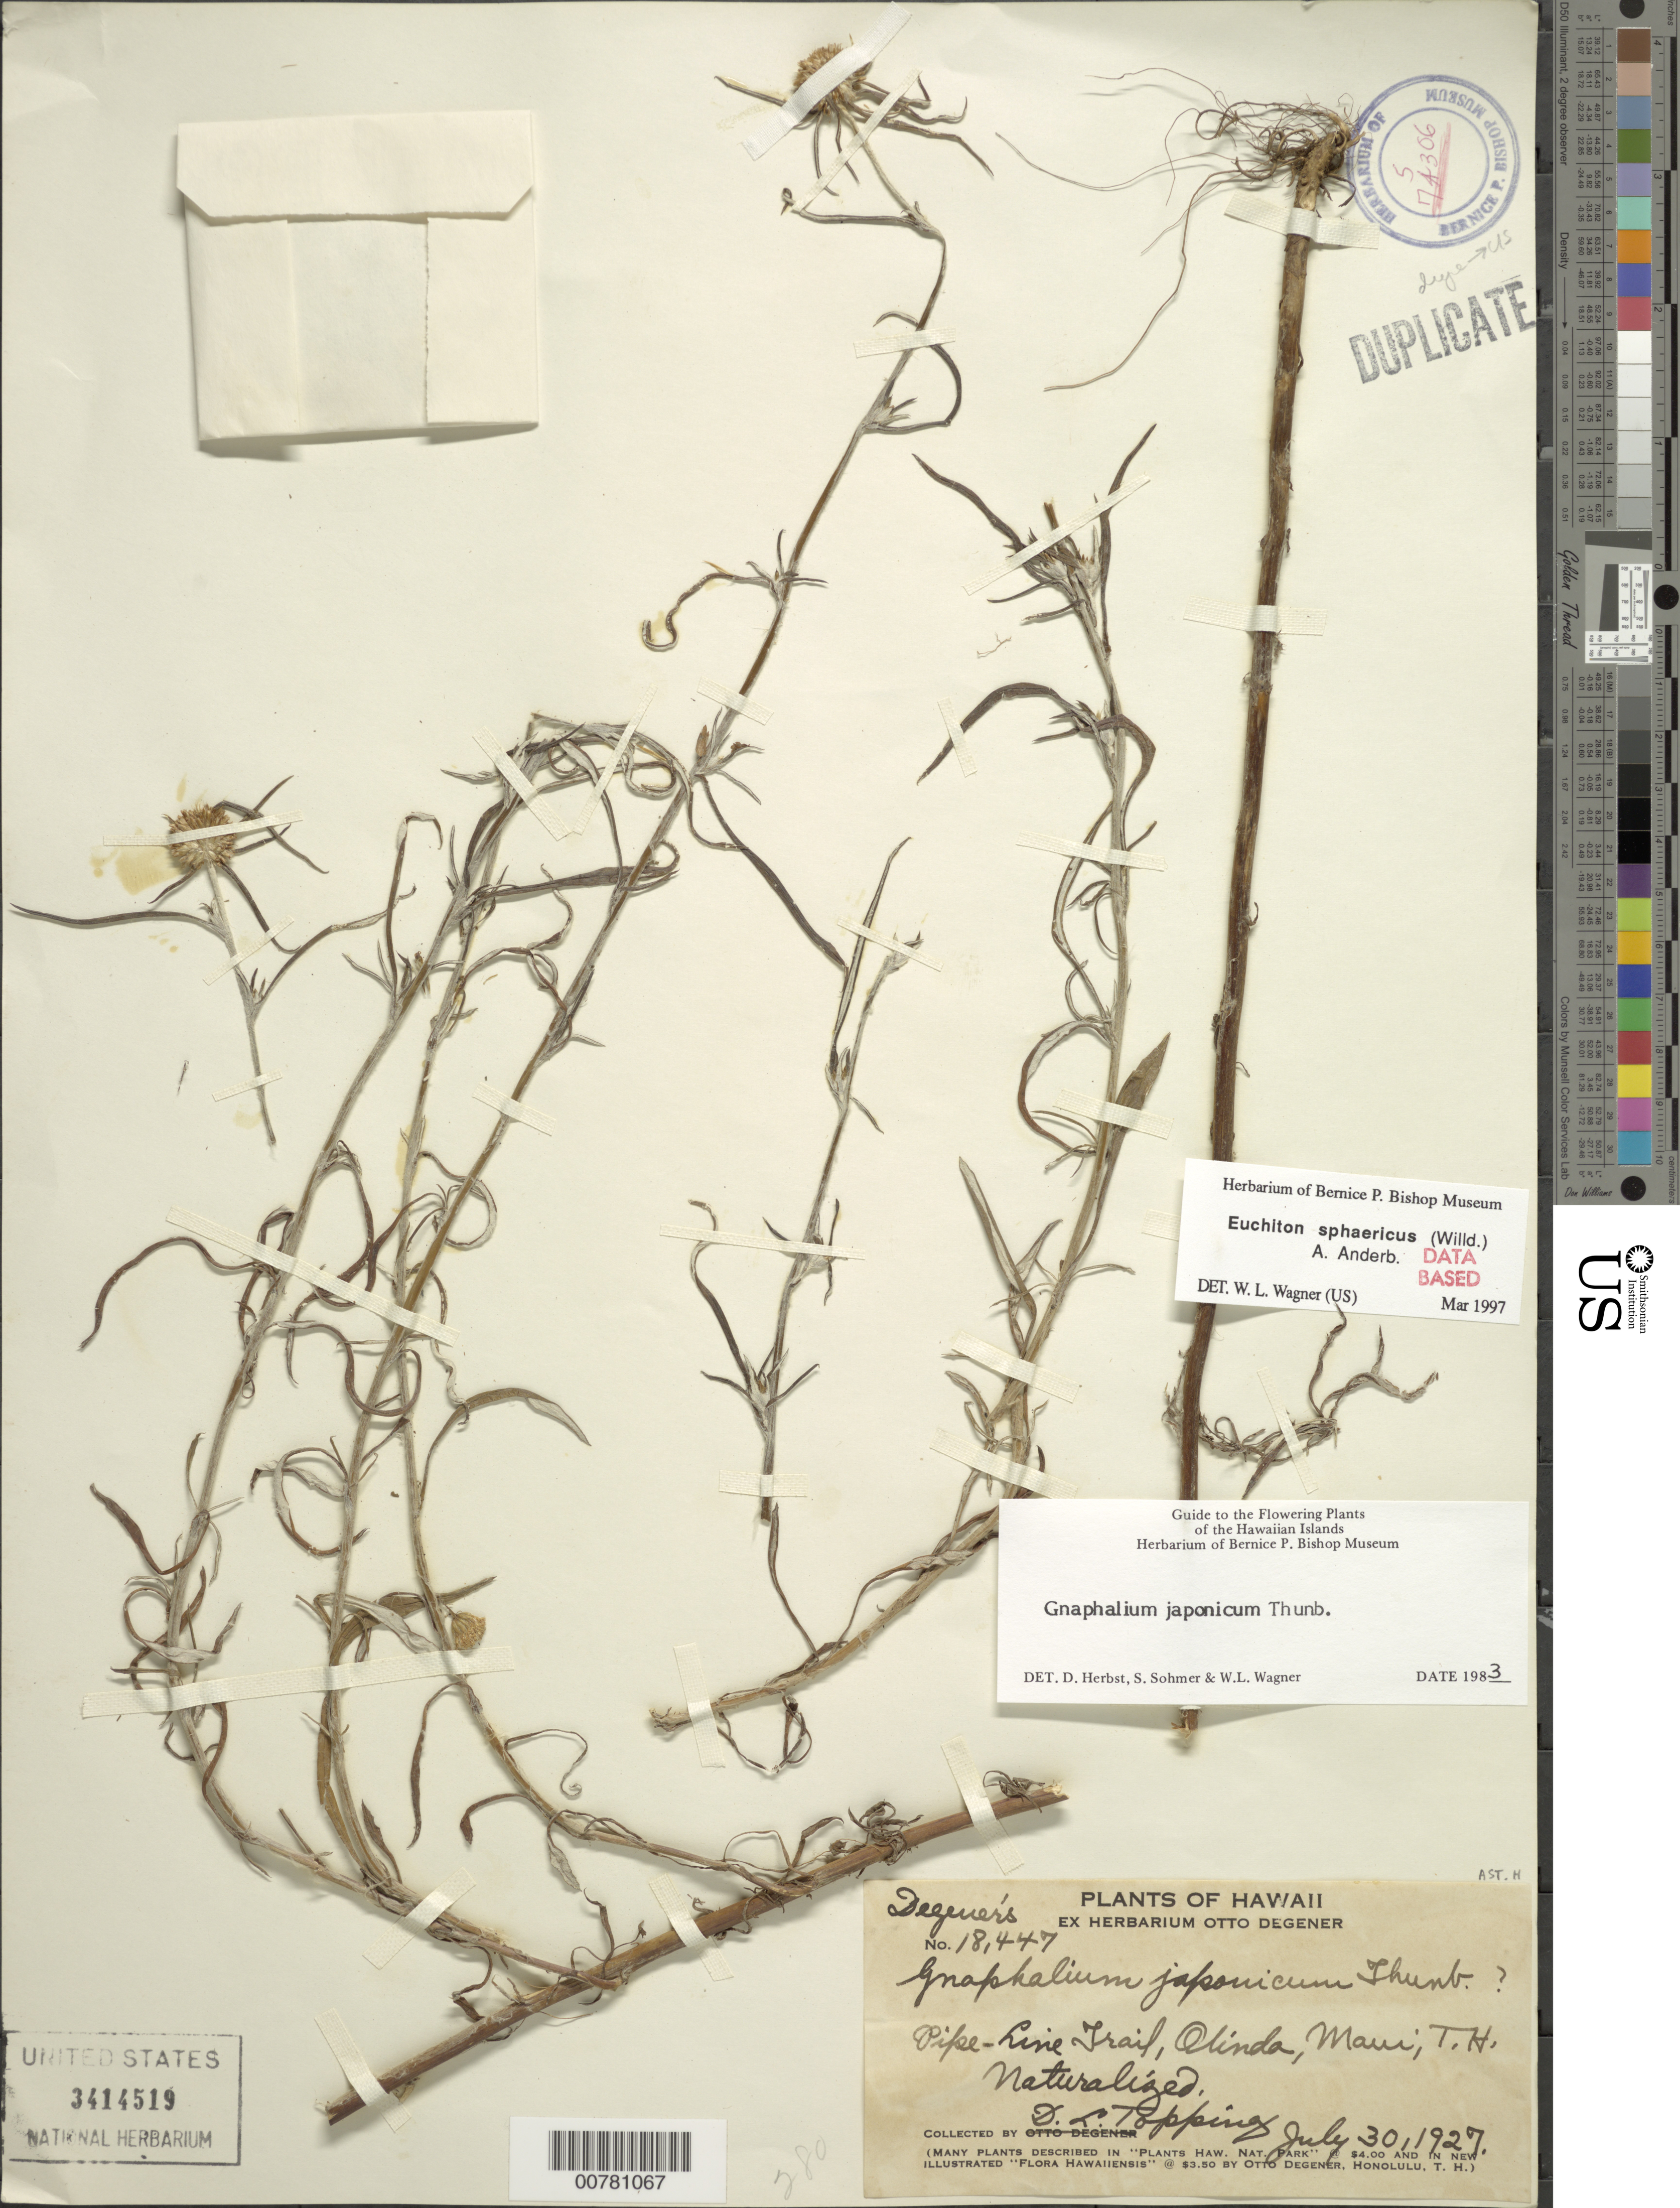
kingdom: Plantae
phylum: Tracheophyta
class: Magnoliopsida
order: Asterales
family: Asteraceae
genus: Euchiton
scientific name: Euchiton sphaericus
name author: (Willd.) Holub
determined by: Wagner, W. L., (BOT), Smithsonian Institution - National Museum of Natural History (UNITED STATES)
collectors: D. L. Topping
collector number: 18447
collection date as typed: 30 Jul 1927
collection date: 1927-07-30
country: United States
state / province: Hawaii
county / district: Maui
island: Maui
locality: Pipe-Line Trail, Olinda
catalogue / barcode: US 3414519